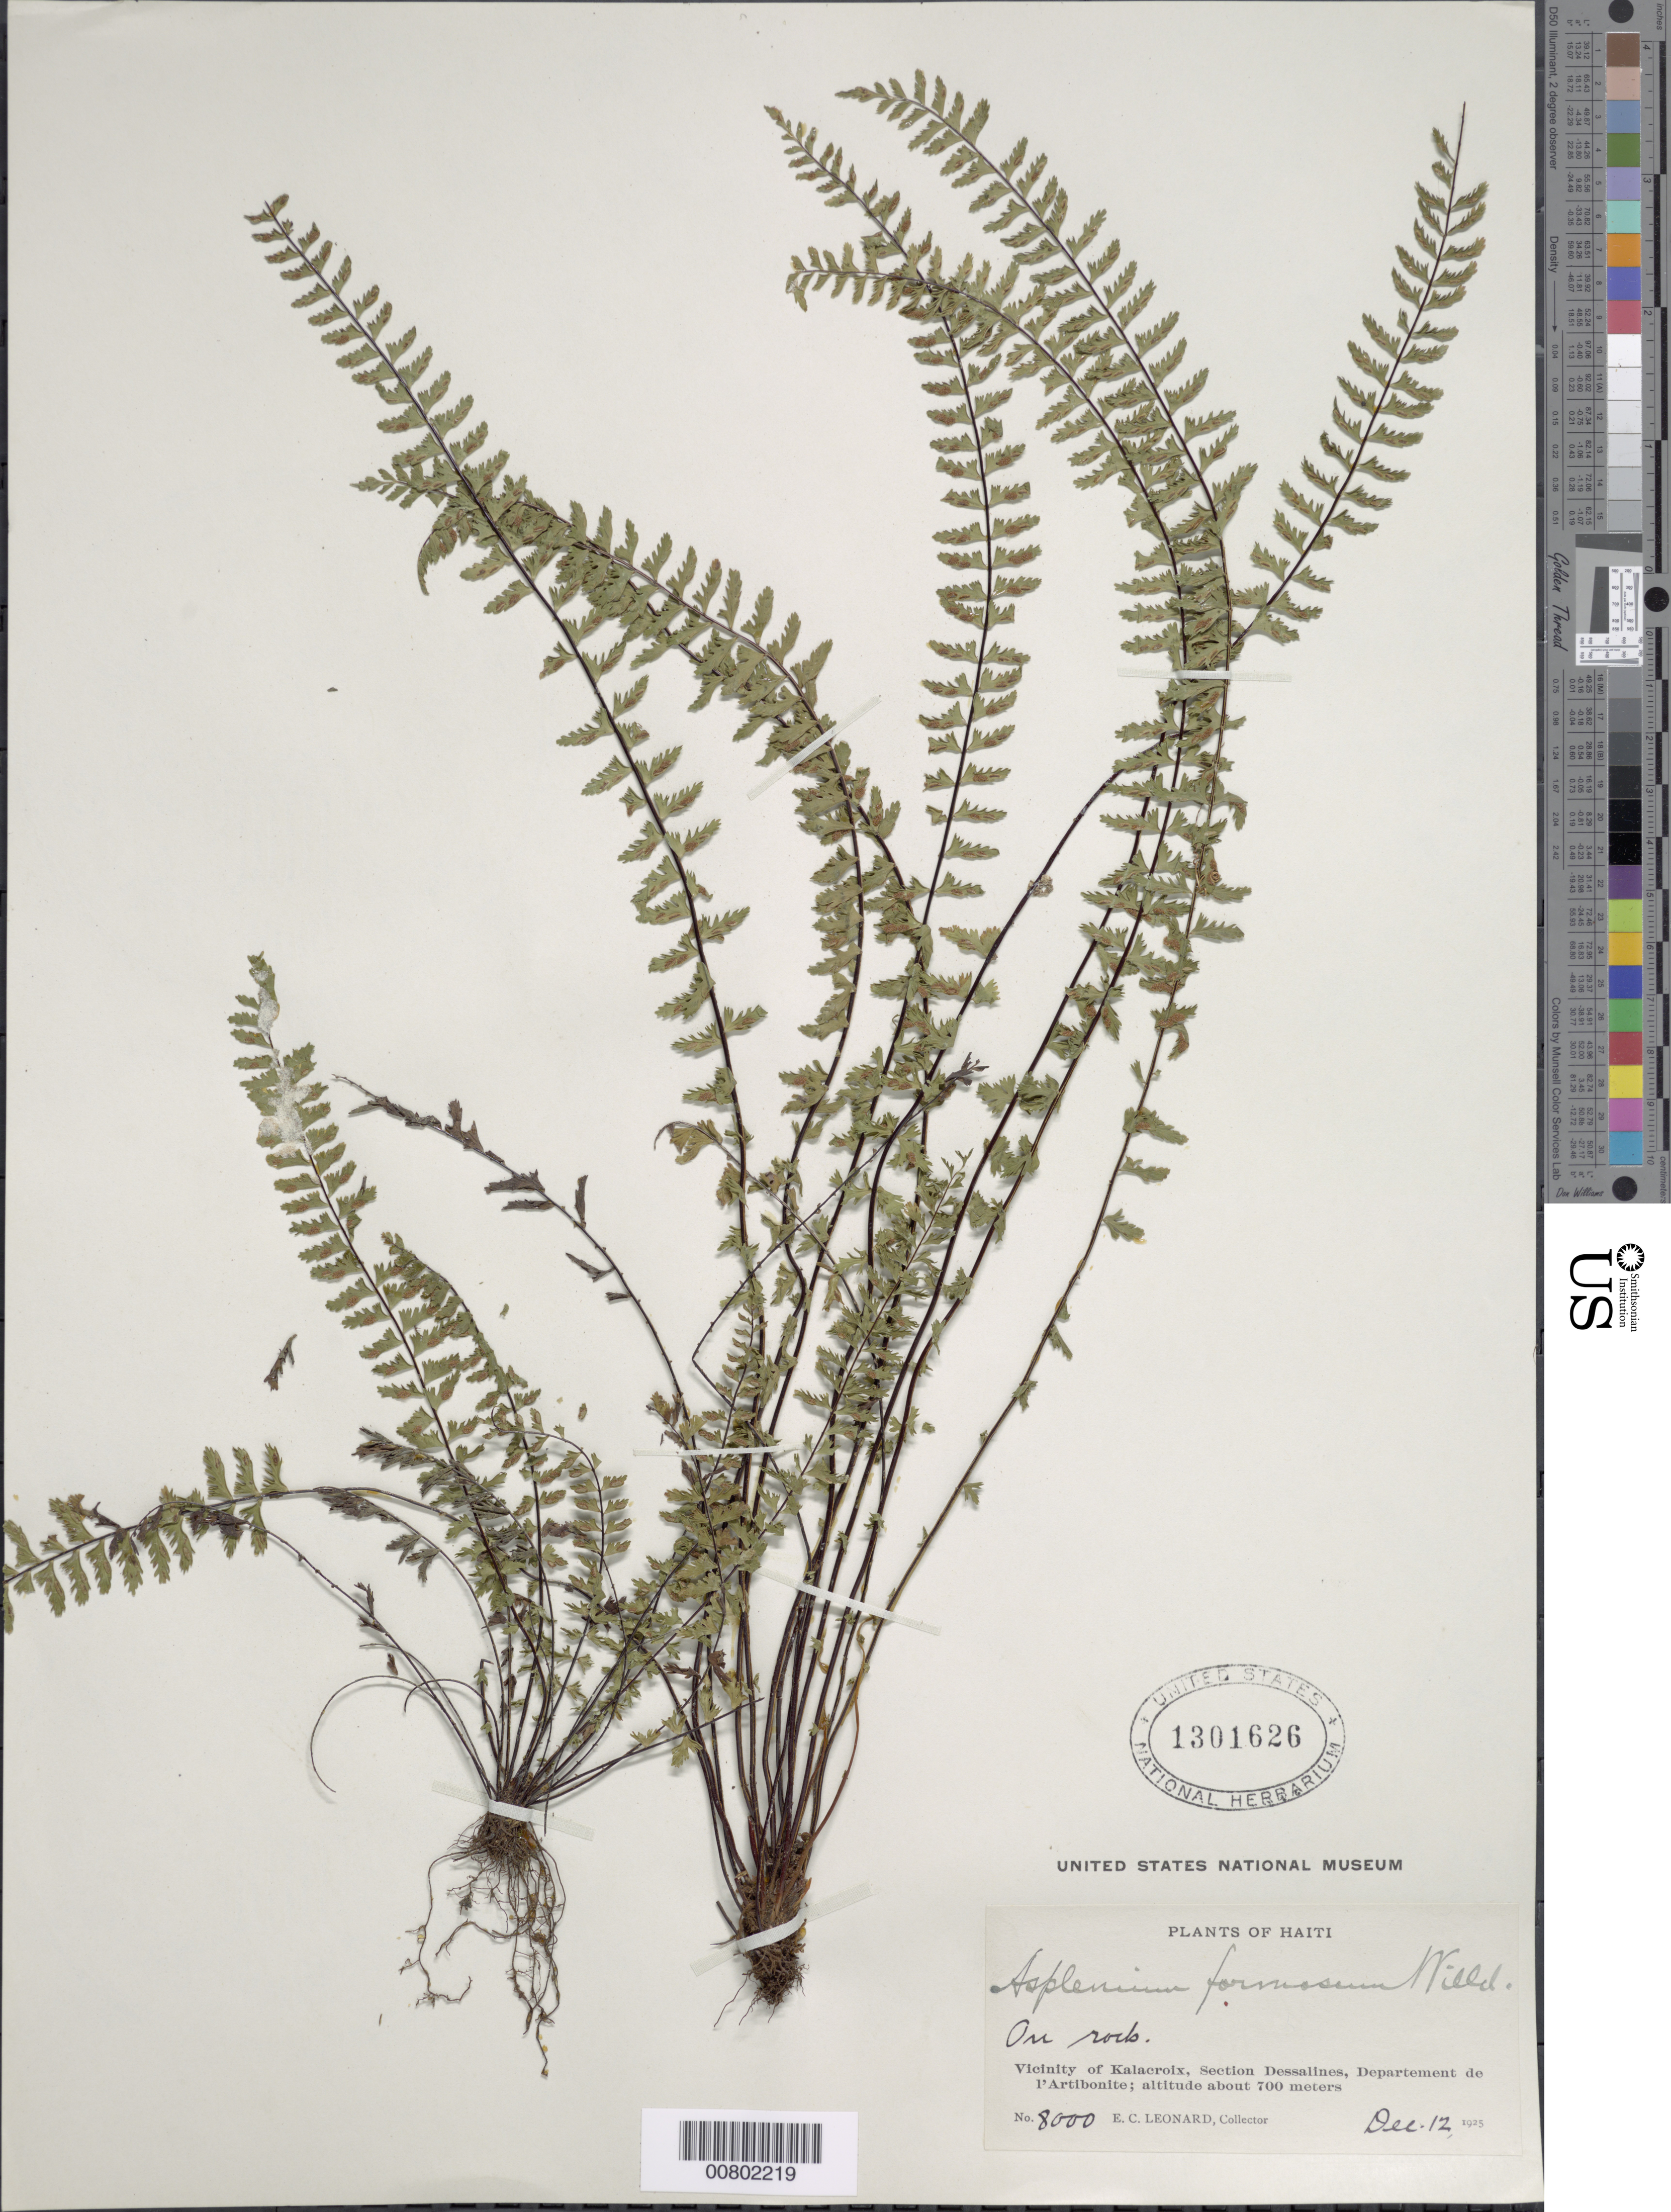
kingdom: Plantae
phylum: Tracheophyta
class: Polypodiopsida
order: Polypodiales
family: Aspleniaceae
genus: Asplenium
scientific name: Asplenium formosum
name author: Willd.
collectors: E. C. Leonard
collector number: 8000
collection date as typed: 12 Dec 1925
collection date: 1925-12-12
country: Haiti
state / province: Artibonite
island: Hispaniola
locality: Sect. Dessalines, vicinity Kalacroix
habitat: On rock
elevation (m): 700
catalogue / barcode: US 1301626